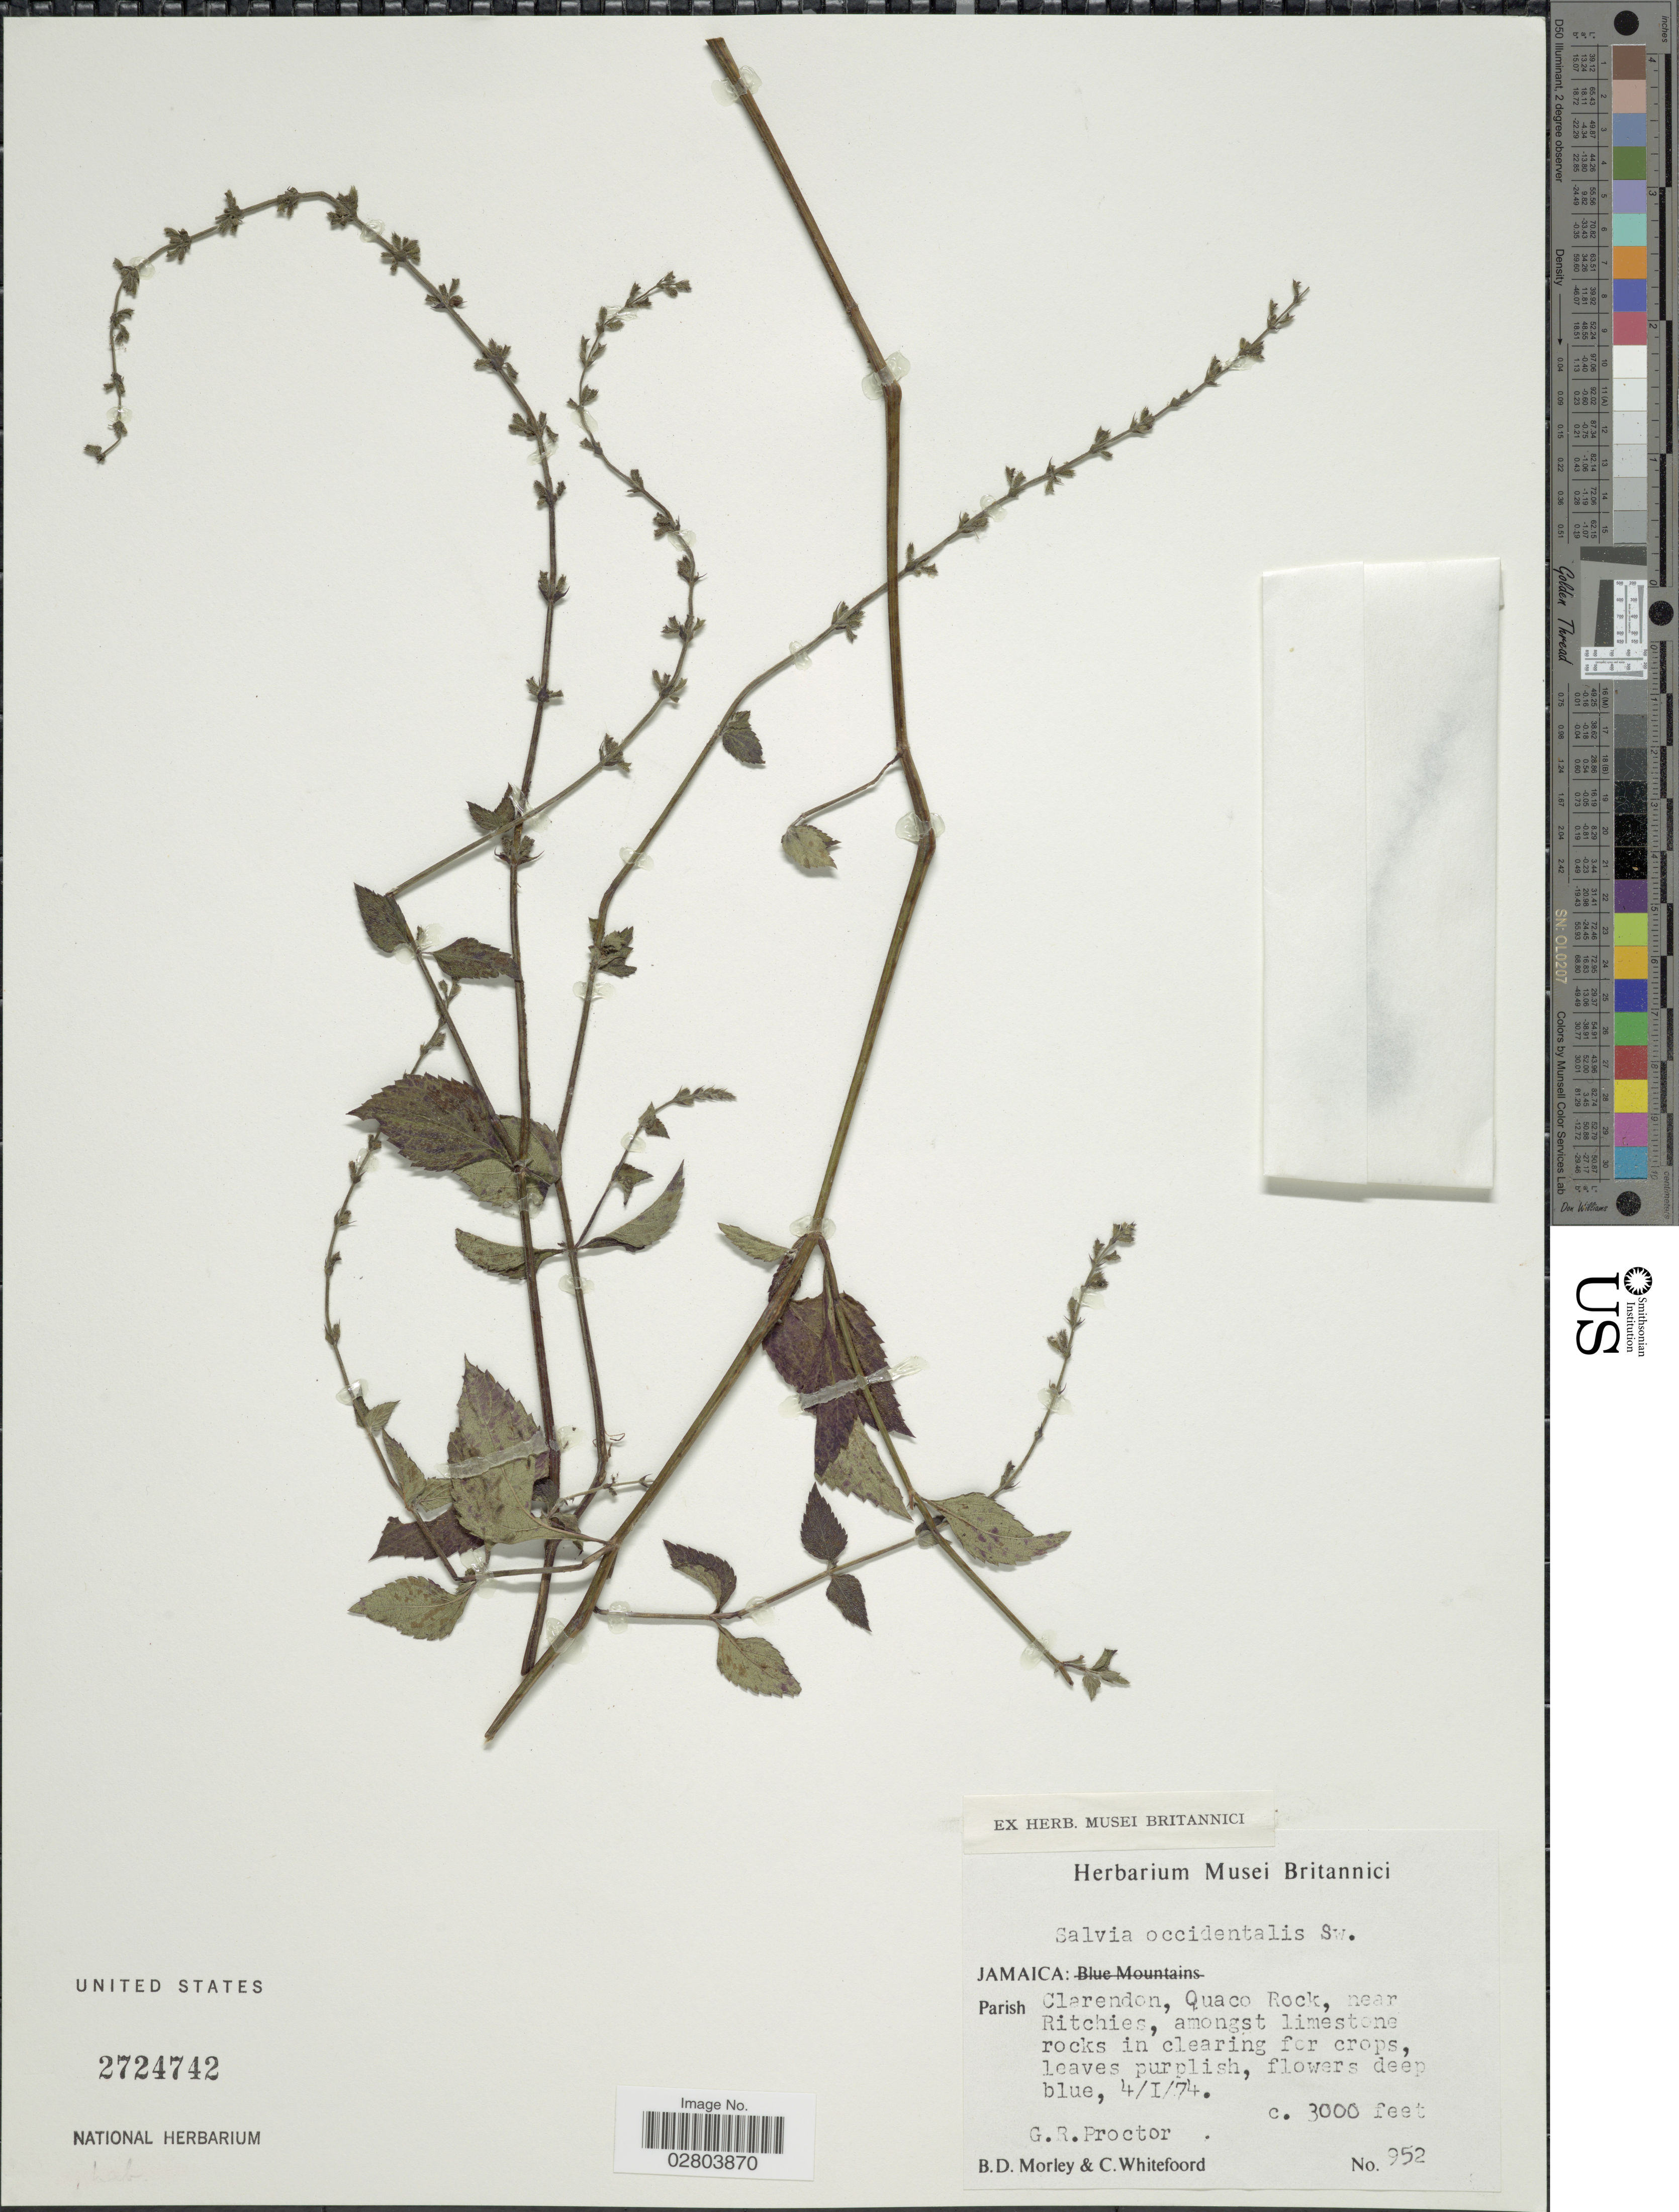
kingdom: Plantae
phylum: Tracheophyta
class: Magnoliopsida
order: Lamiales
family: Lamiaceae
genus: Salvia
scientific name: Salvia occidentalis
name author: Sw.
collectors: G. Proctor, B. D. Morley & C. Whitefoord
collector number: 952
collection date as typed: Transcribed d/m/y: 4/1/74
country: Jamaica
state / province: Clarendon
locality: Parish Clarendon. Quaco Rock, near Ritchies.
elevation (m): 914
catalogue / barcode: US 2724742